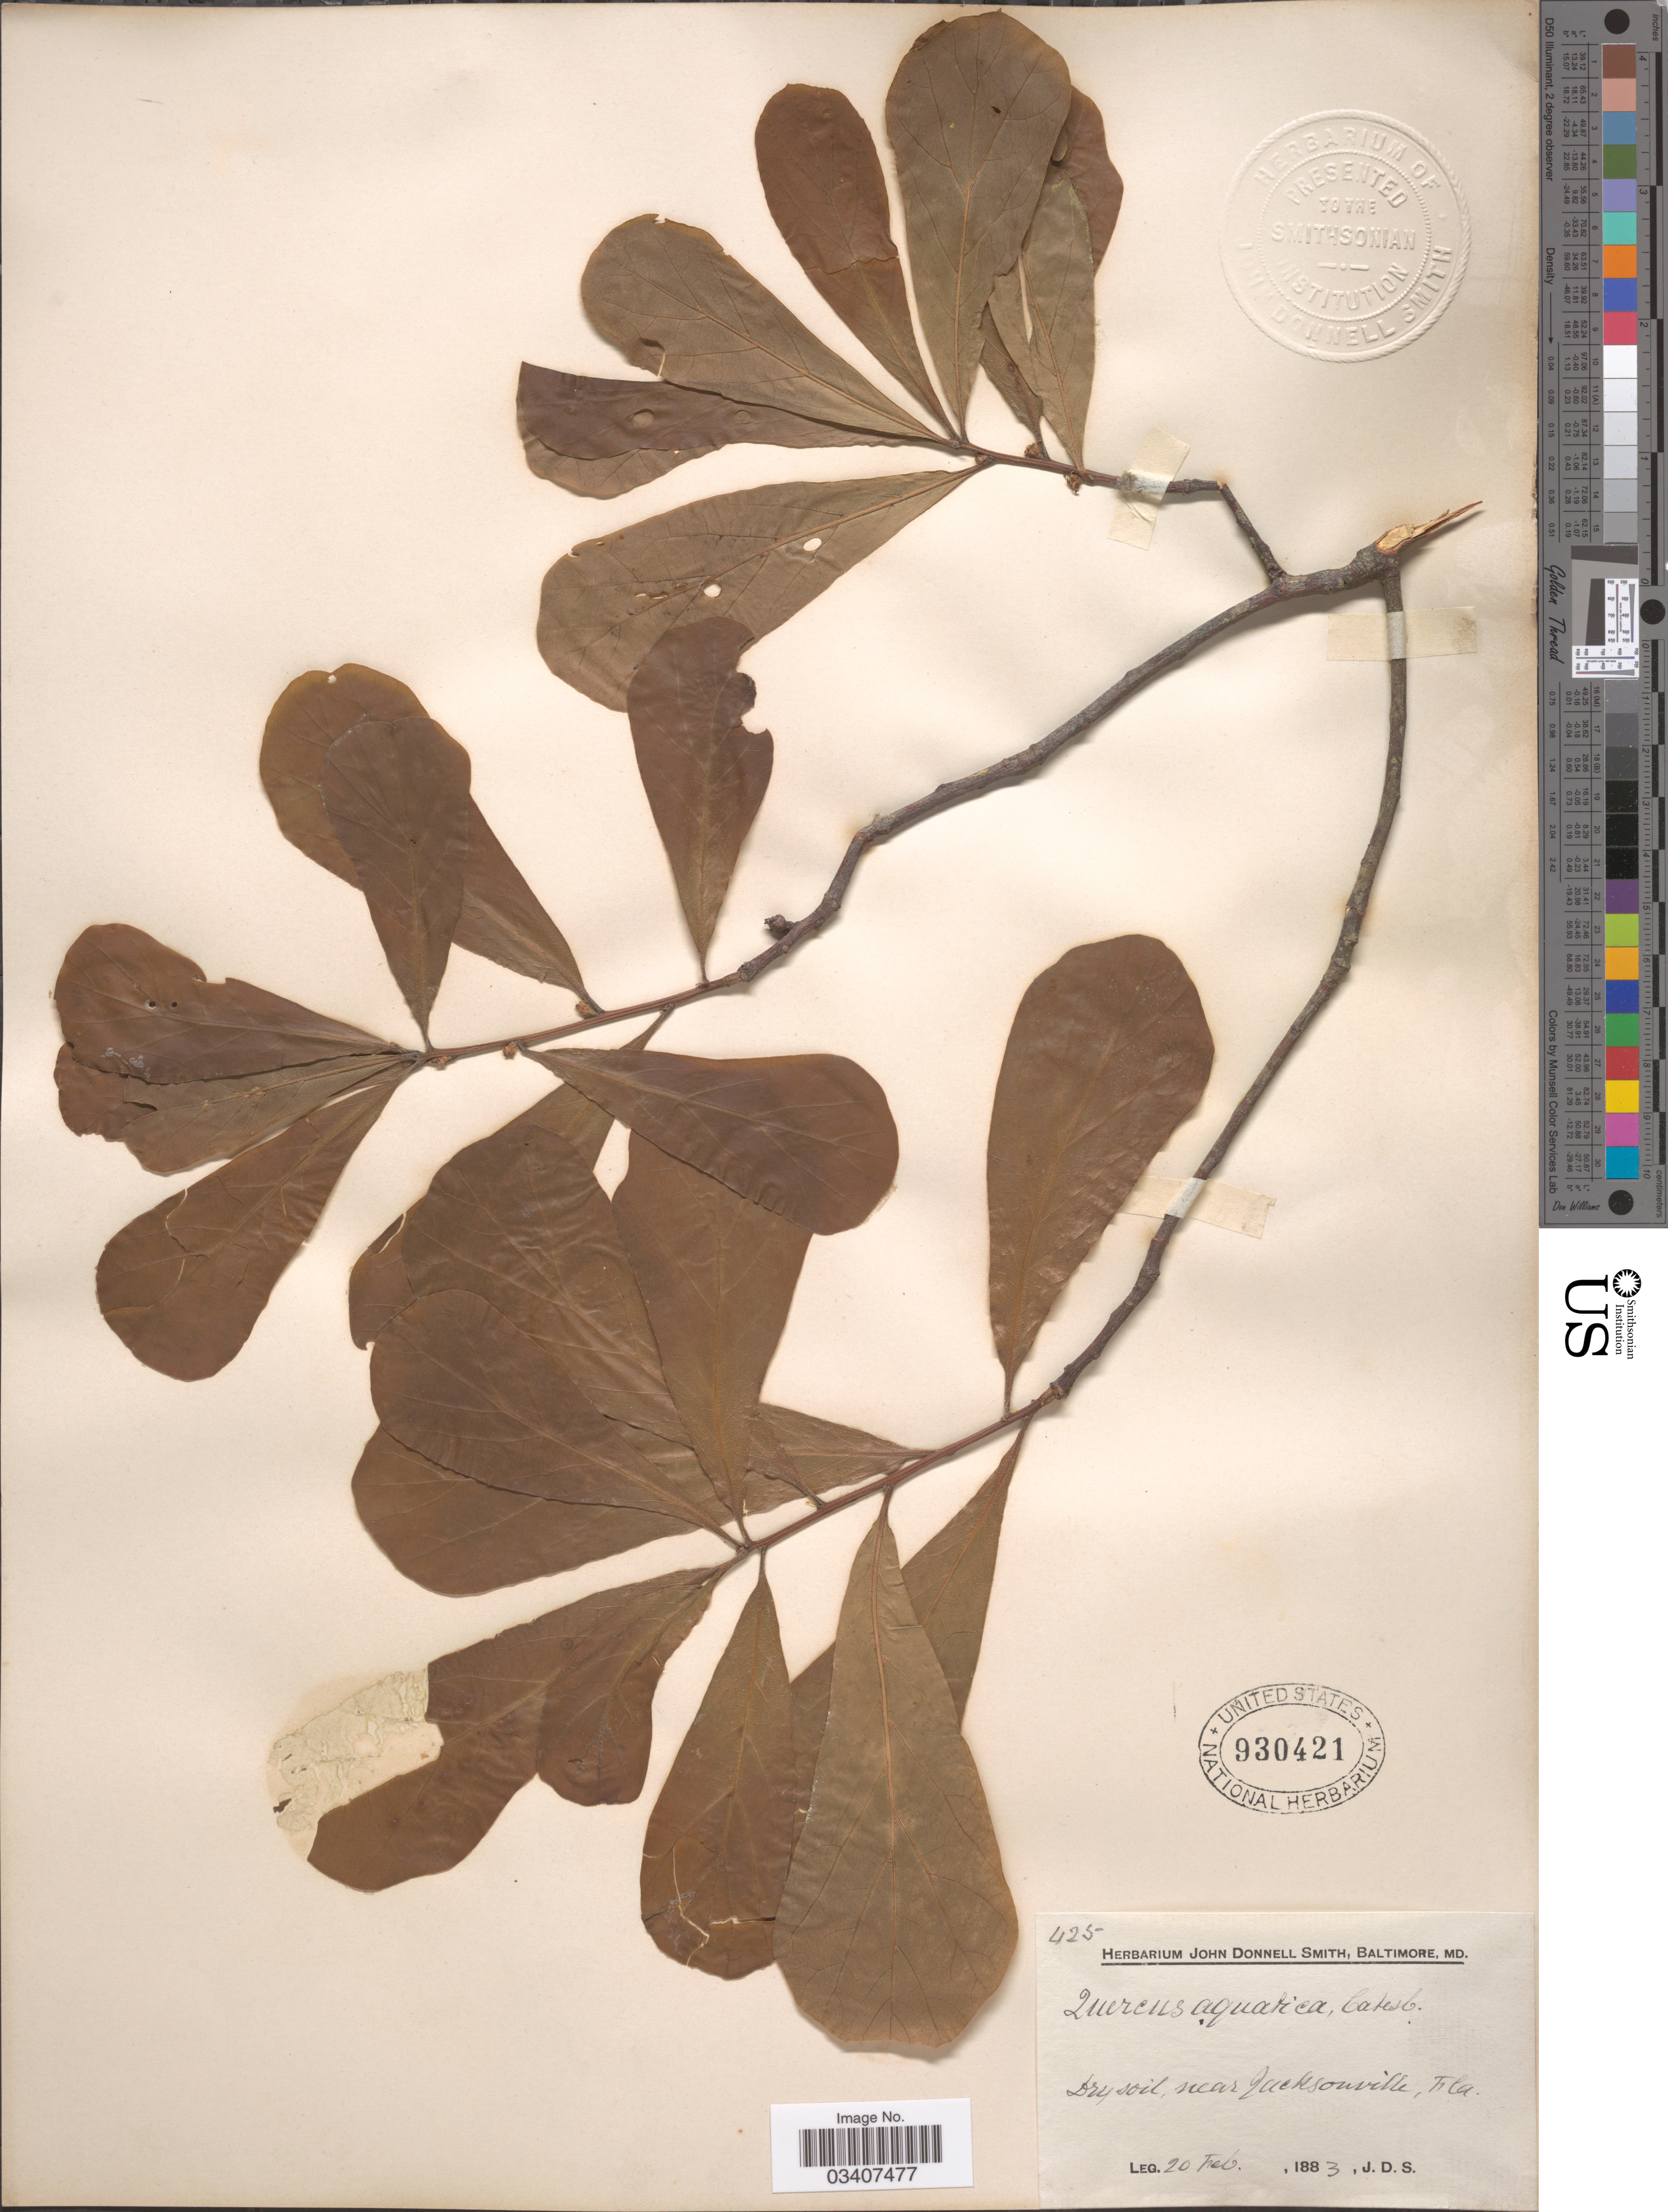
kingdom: Plantae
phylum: Tracheophyta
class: Magnoliopsida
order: Fagales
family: Fagaceae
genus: Quercus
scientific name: Quercus nigra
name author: L.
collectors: J. Donnell Smith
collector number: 425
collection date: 1883-02-20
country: United States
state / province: Florida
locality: Dry soil, near Jacksonville.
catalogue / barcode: US 930421